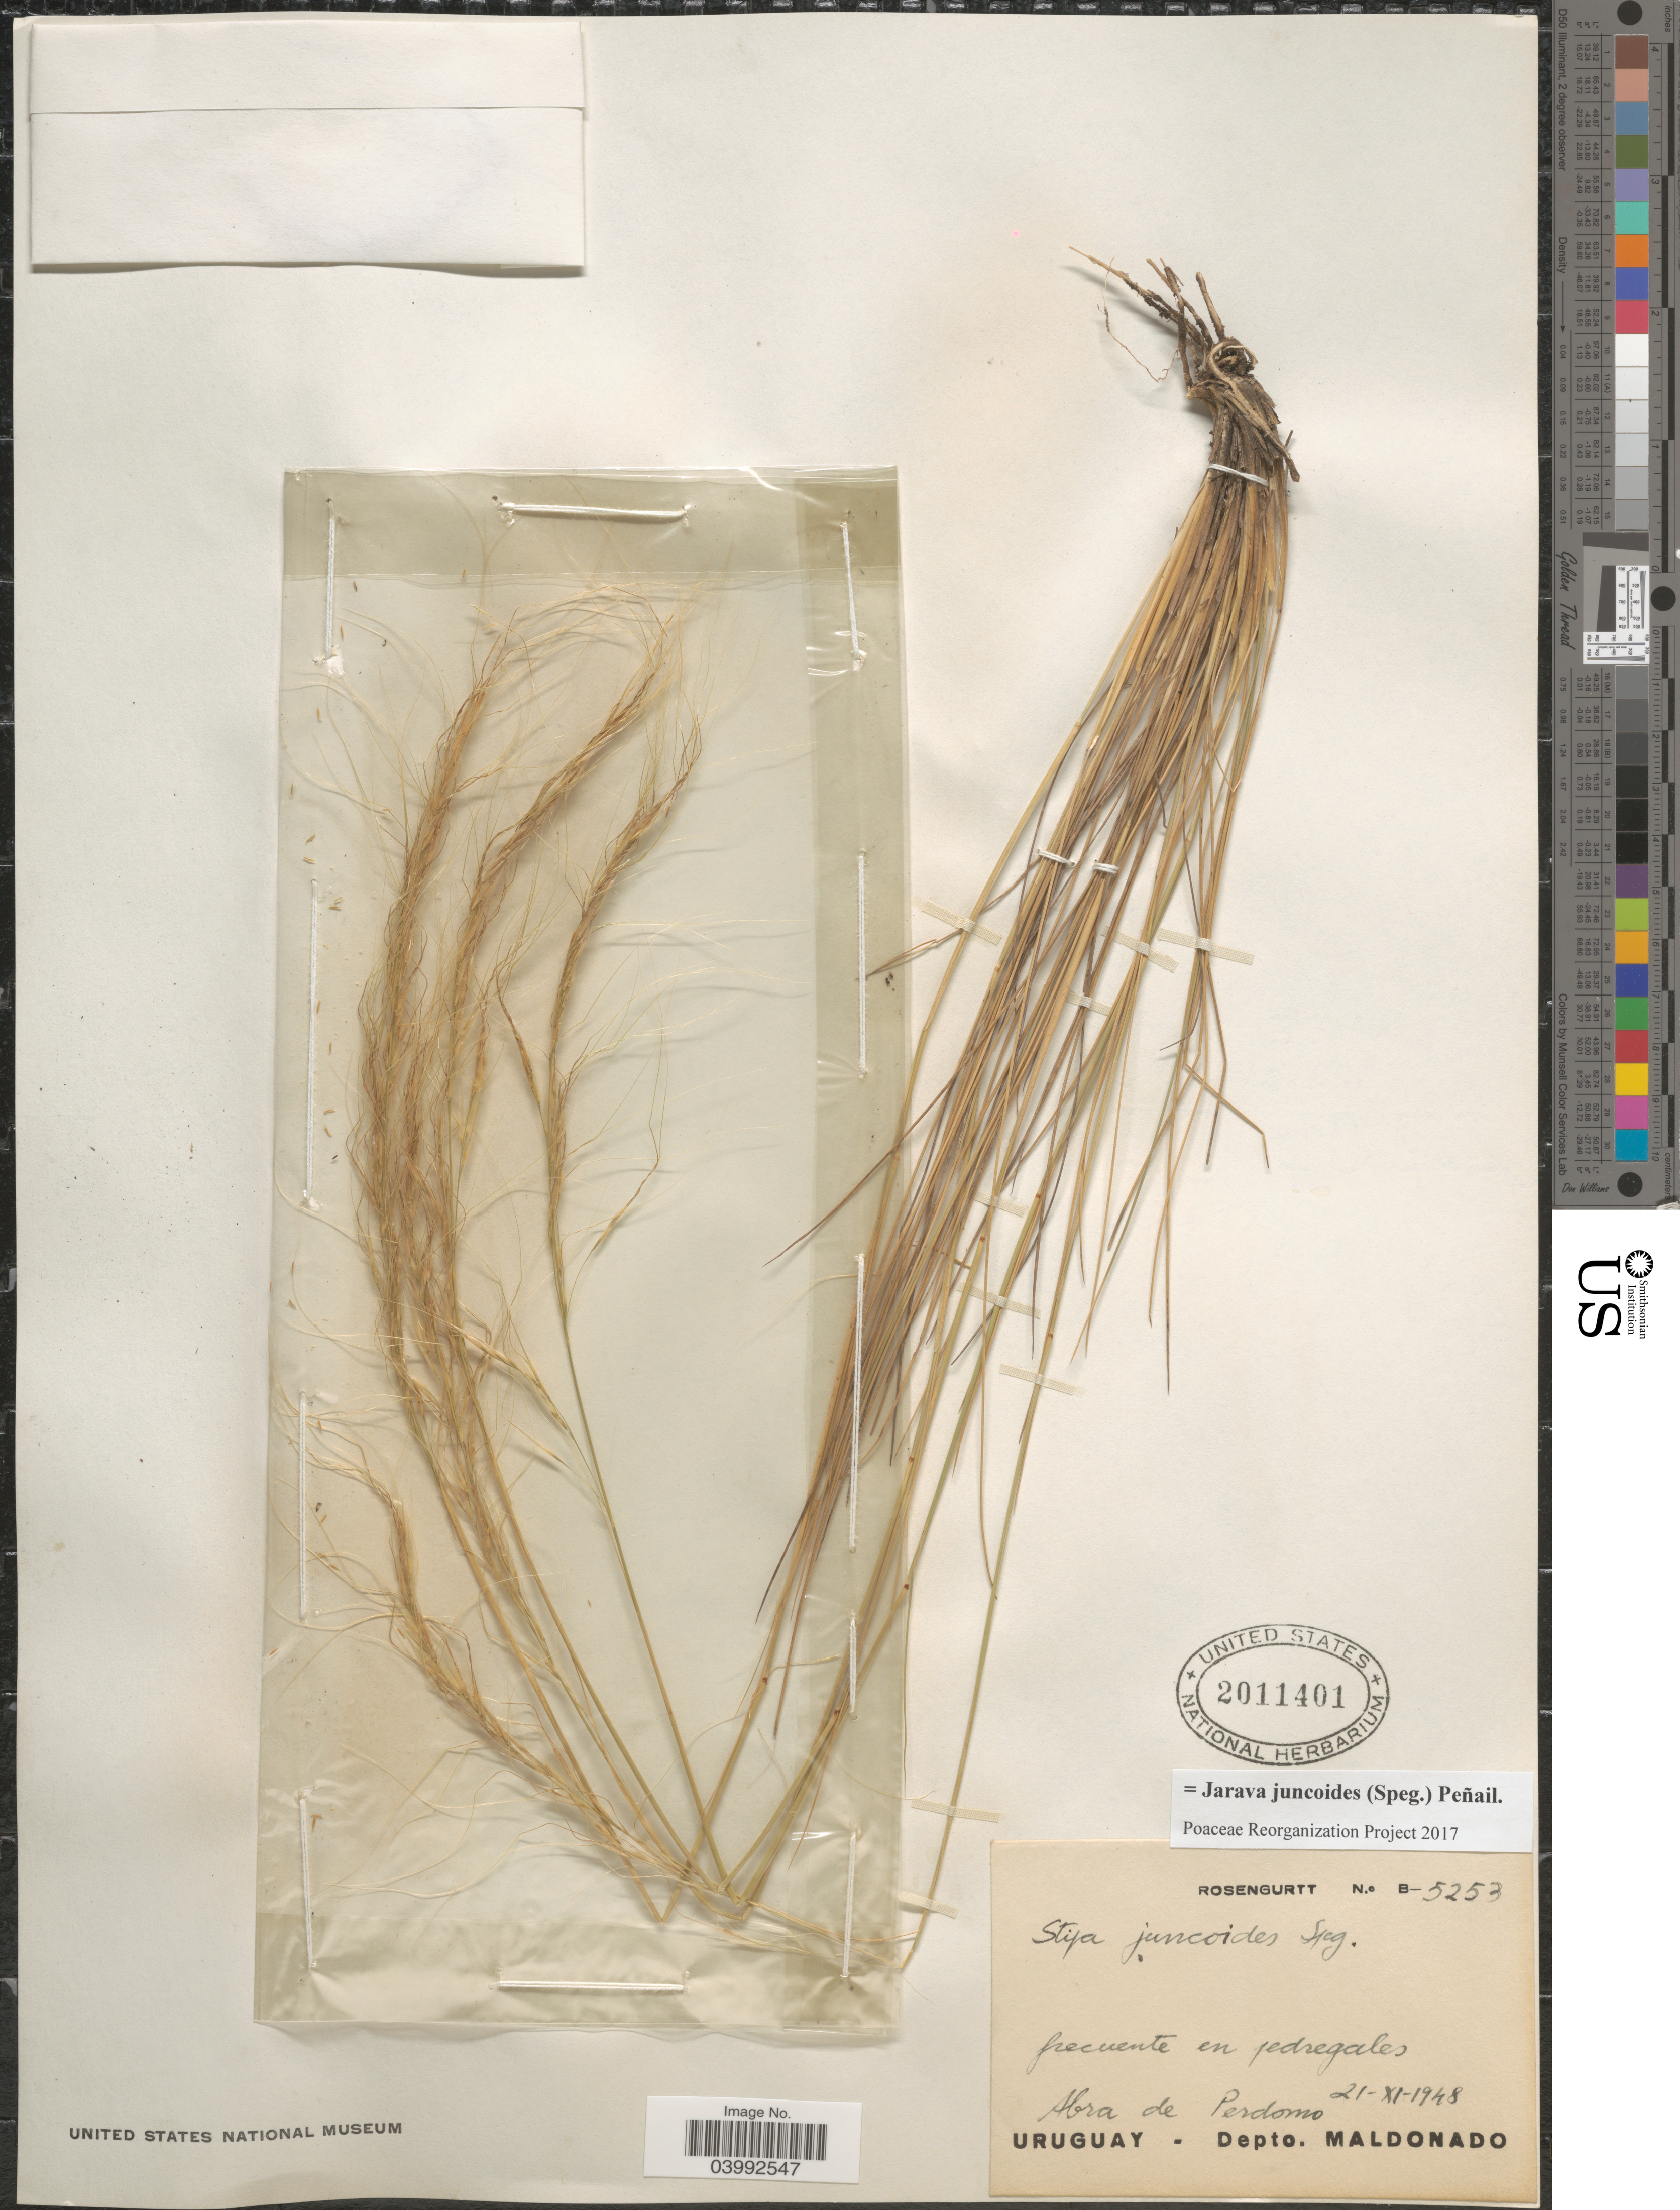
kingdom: Plantae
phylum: Tracheophyta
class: Liliopsida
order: Poales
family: Poaceae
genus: Jarava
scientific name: Jarava juncoides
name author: (Speg.) Peñail.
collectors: Rosengurtt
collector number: B-5253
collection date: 1948-11-21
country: Uruguay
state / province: Maldonado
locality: Abra de Perdomo. Depto. Maldonado.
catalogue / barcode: US 2011401